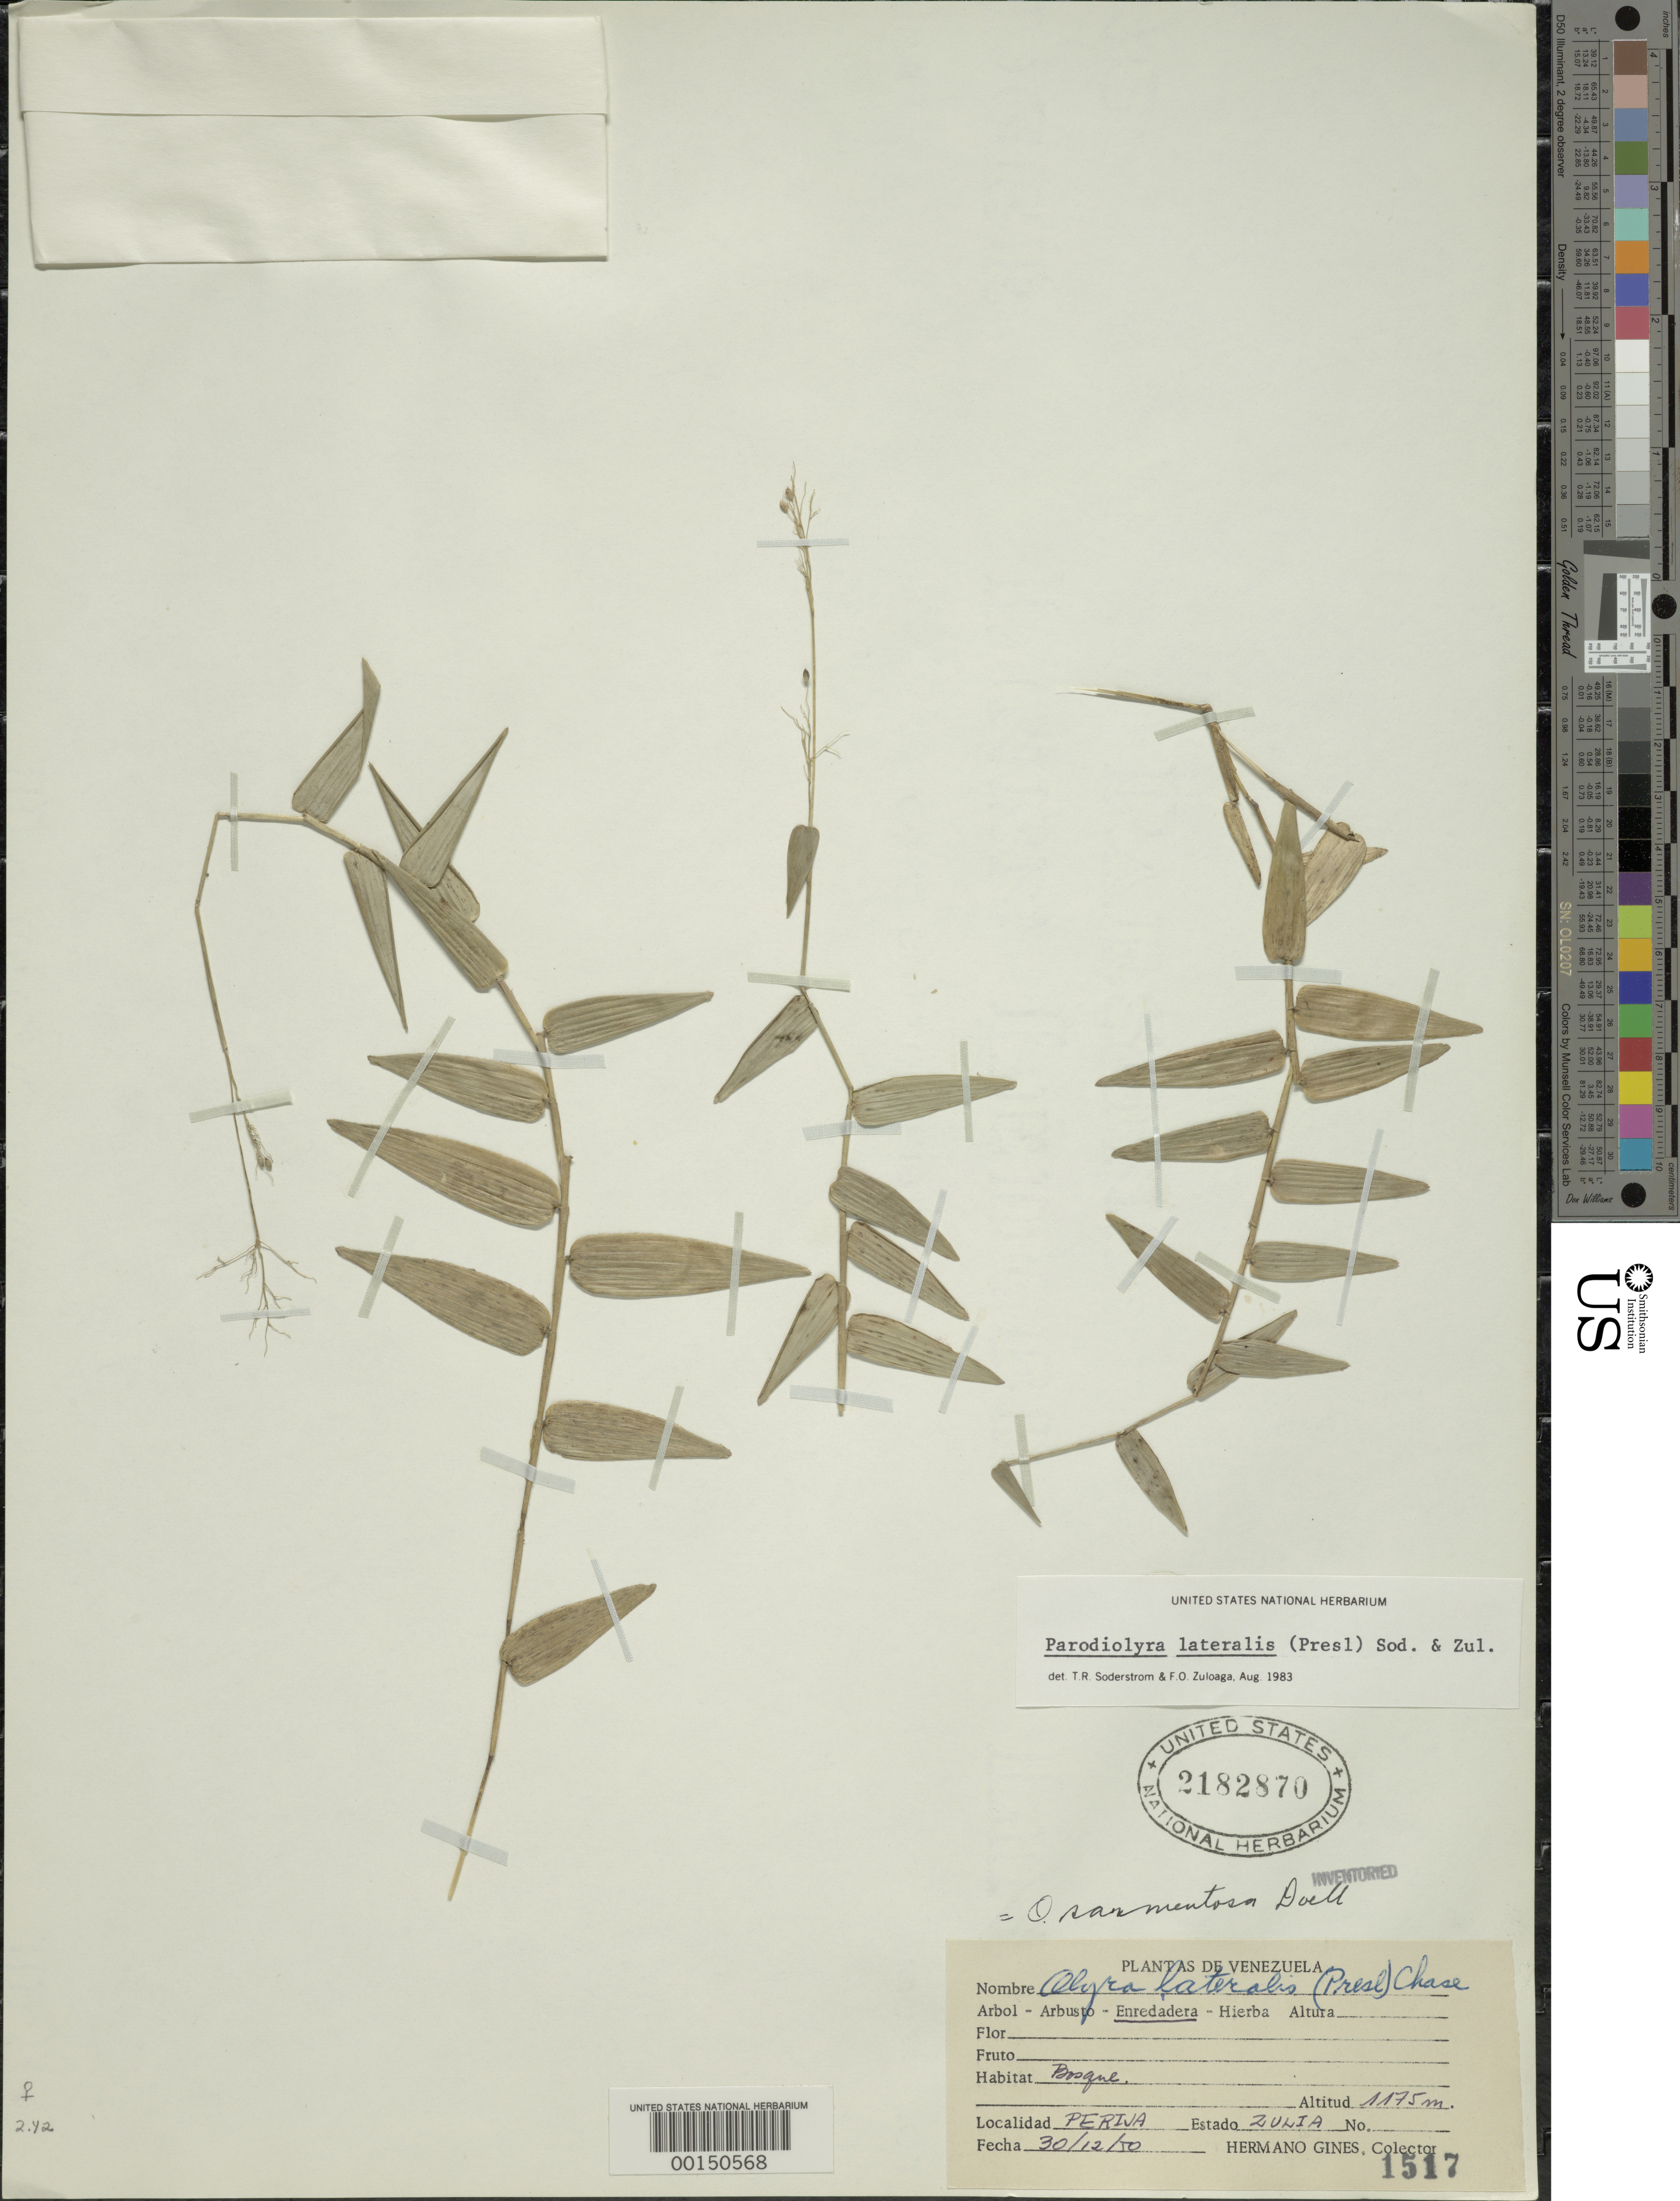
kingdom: Plantae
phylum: Tracheophyta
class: Liliopsida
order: Poales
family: Poaceae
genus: Parodiolyra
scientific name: Parodiolyra lateralis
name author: (J. Presl ex Nees) Soderstr. & Zuloaga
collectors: Bro. Gines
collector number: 1517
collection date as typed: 30 Dec 1950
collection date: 1950-12-30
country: Venezuela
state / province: Zulia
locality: Perija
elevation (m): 1175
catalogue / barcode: US 2182870